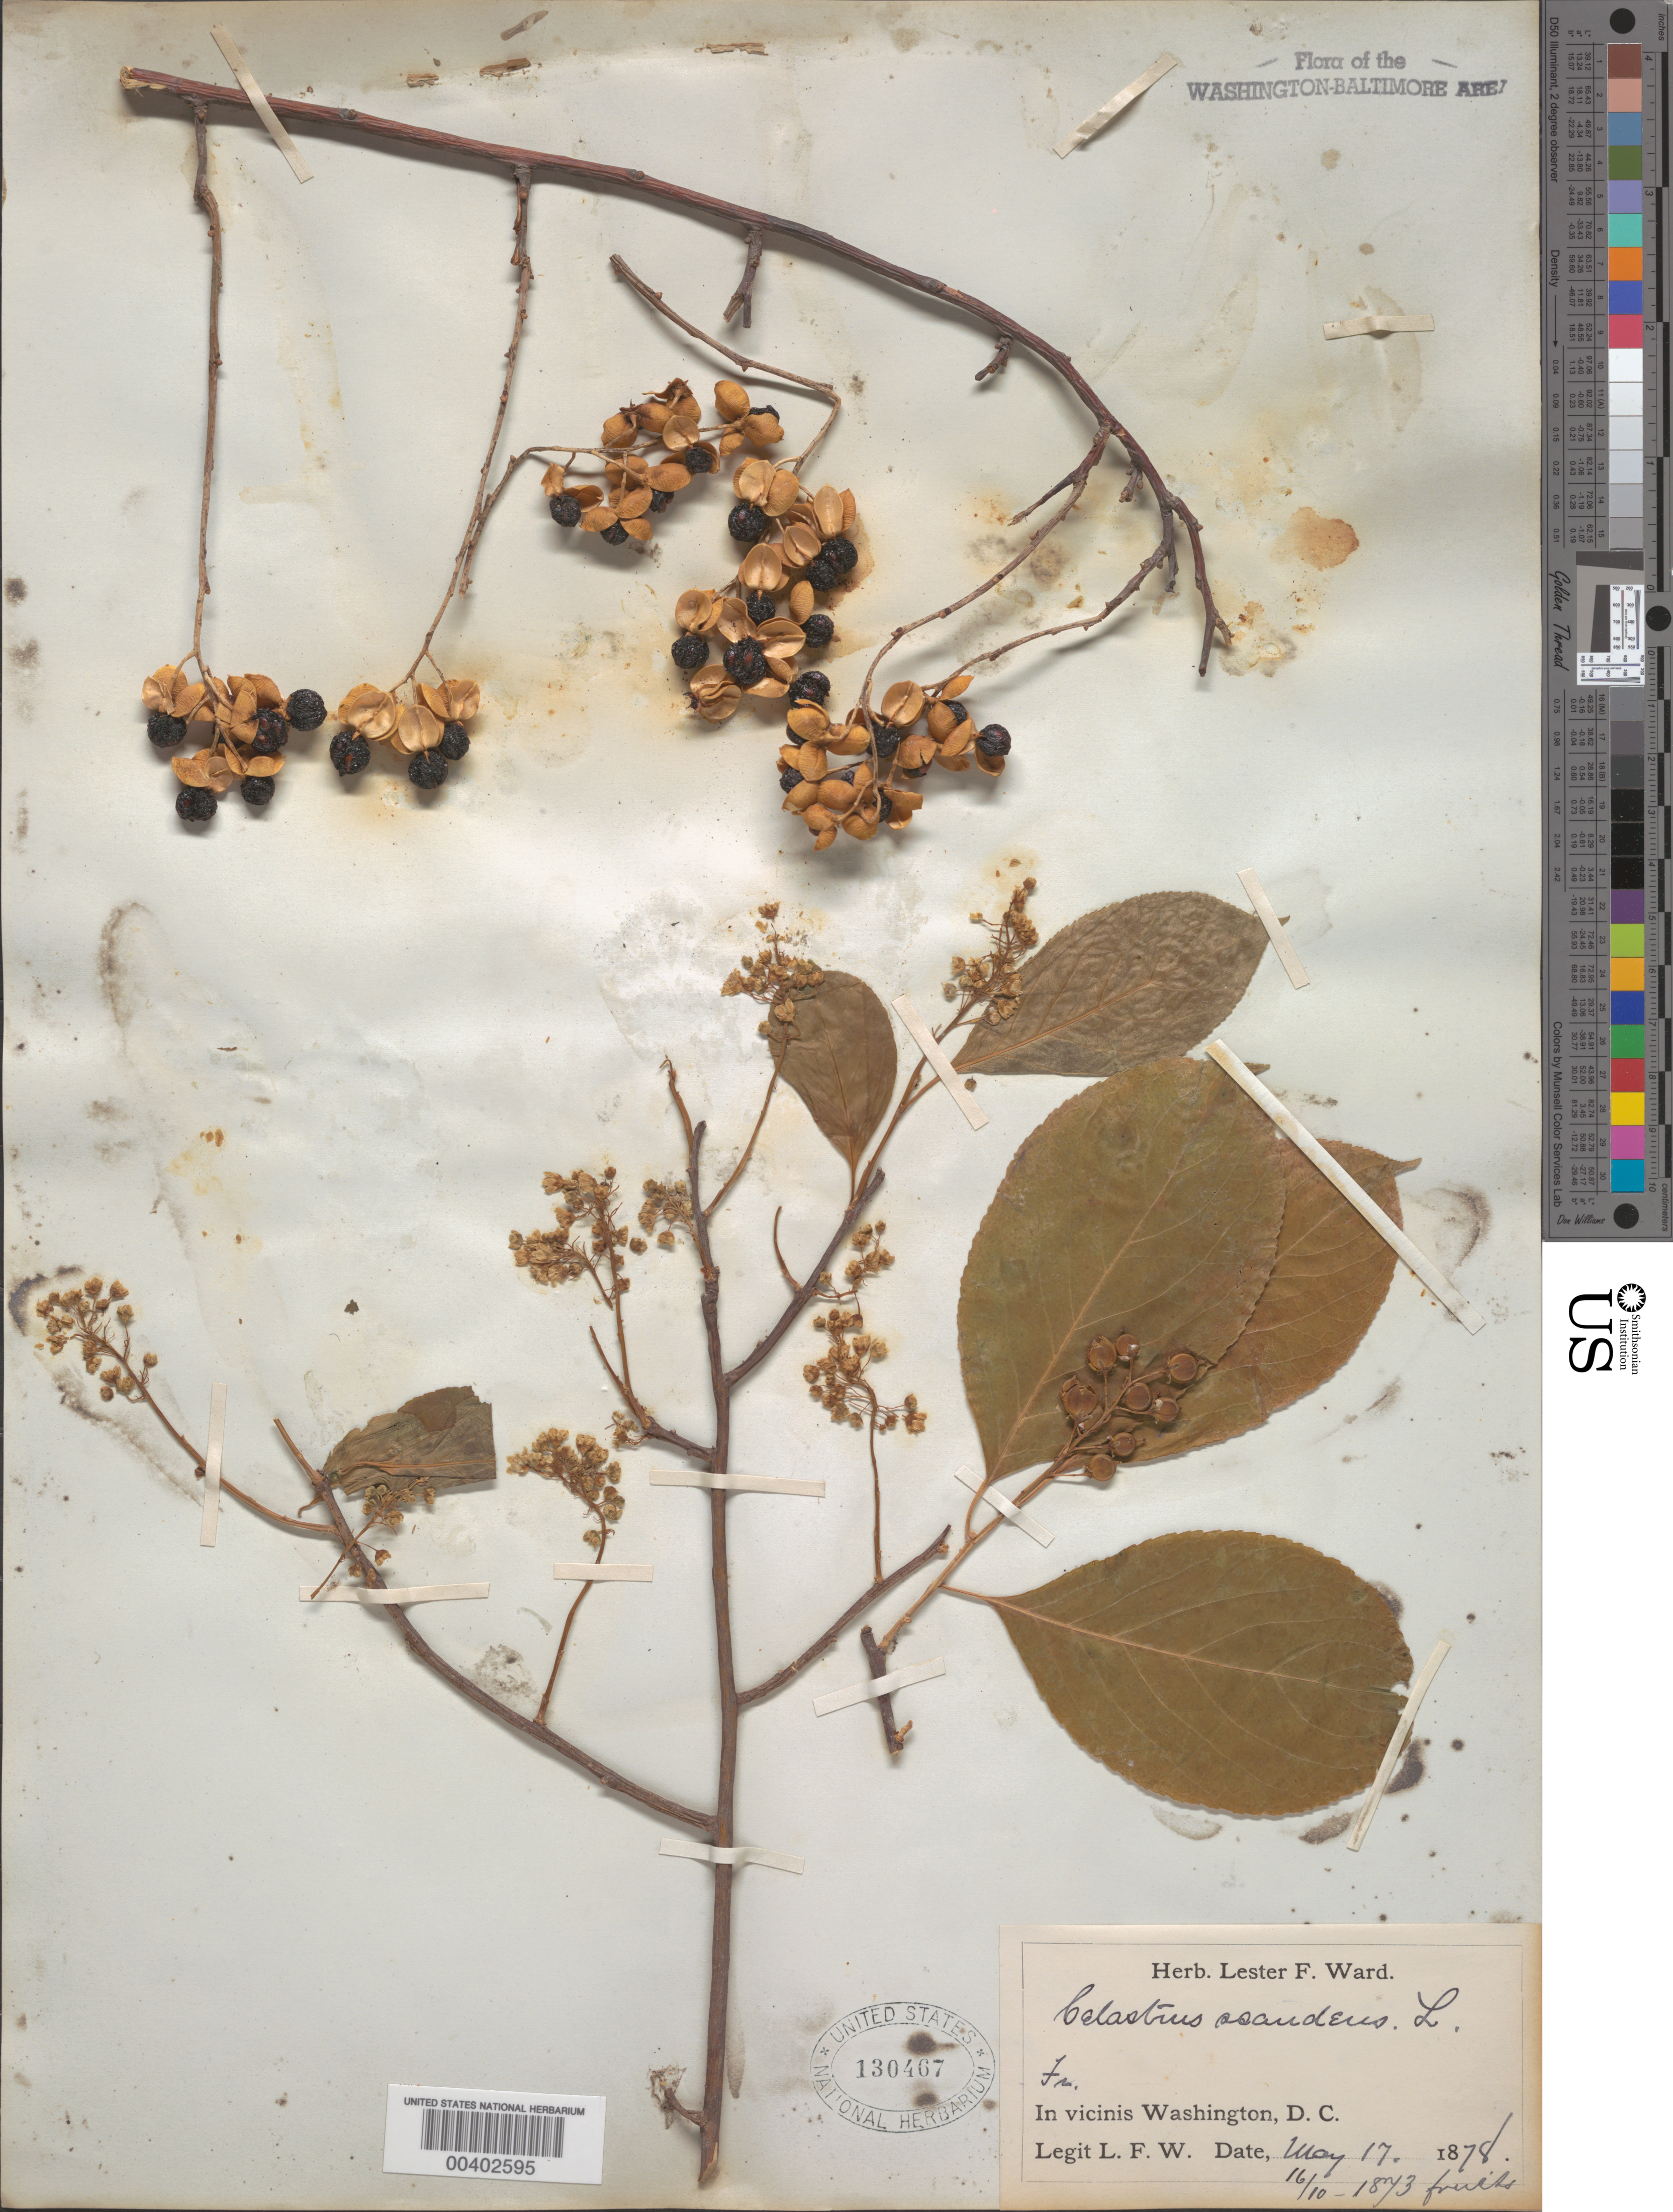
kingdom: Plantae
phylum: Tracheophyta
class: Magnoliopsida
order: Celastrales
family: Celastraceae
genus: Celastrus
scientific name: Celastrus scandens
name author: L.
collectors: L. F. Ward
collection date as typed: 17 May 1878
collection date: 1878-05-17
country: United States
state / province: District of Columbia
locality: Washington DC Area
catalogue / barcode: US 130467